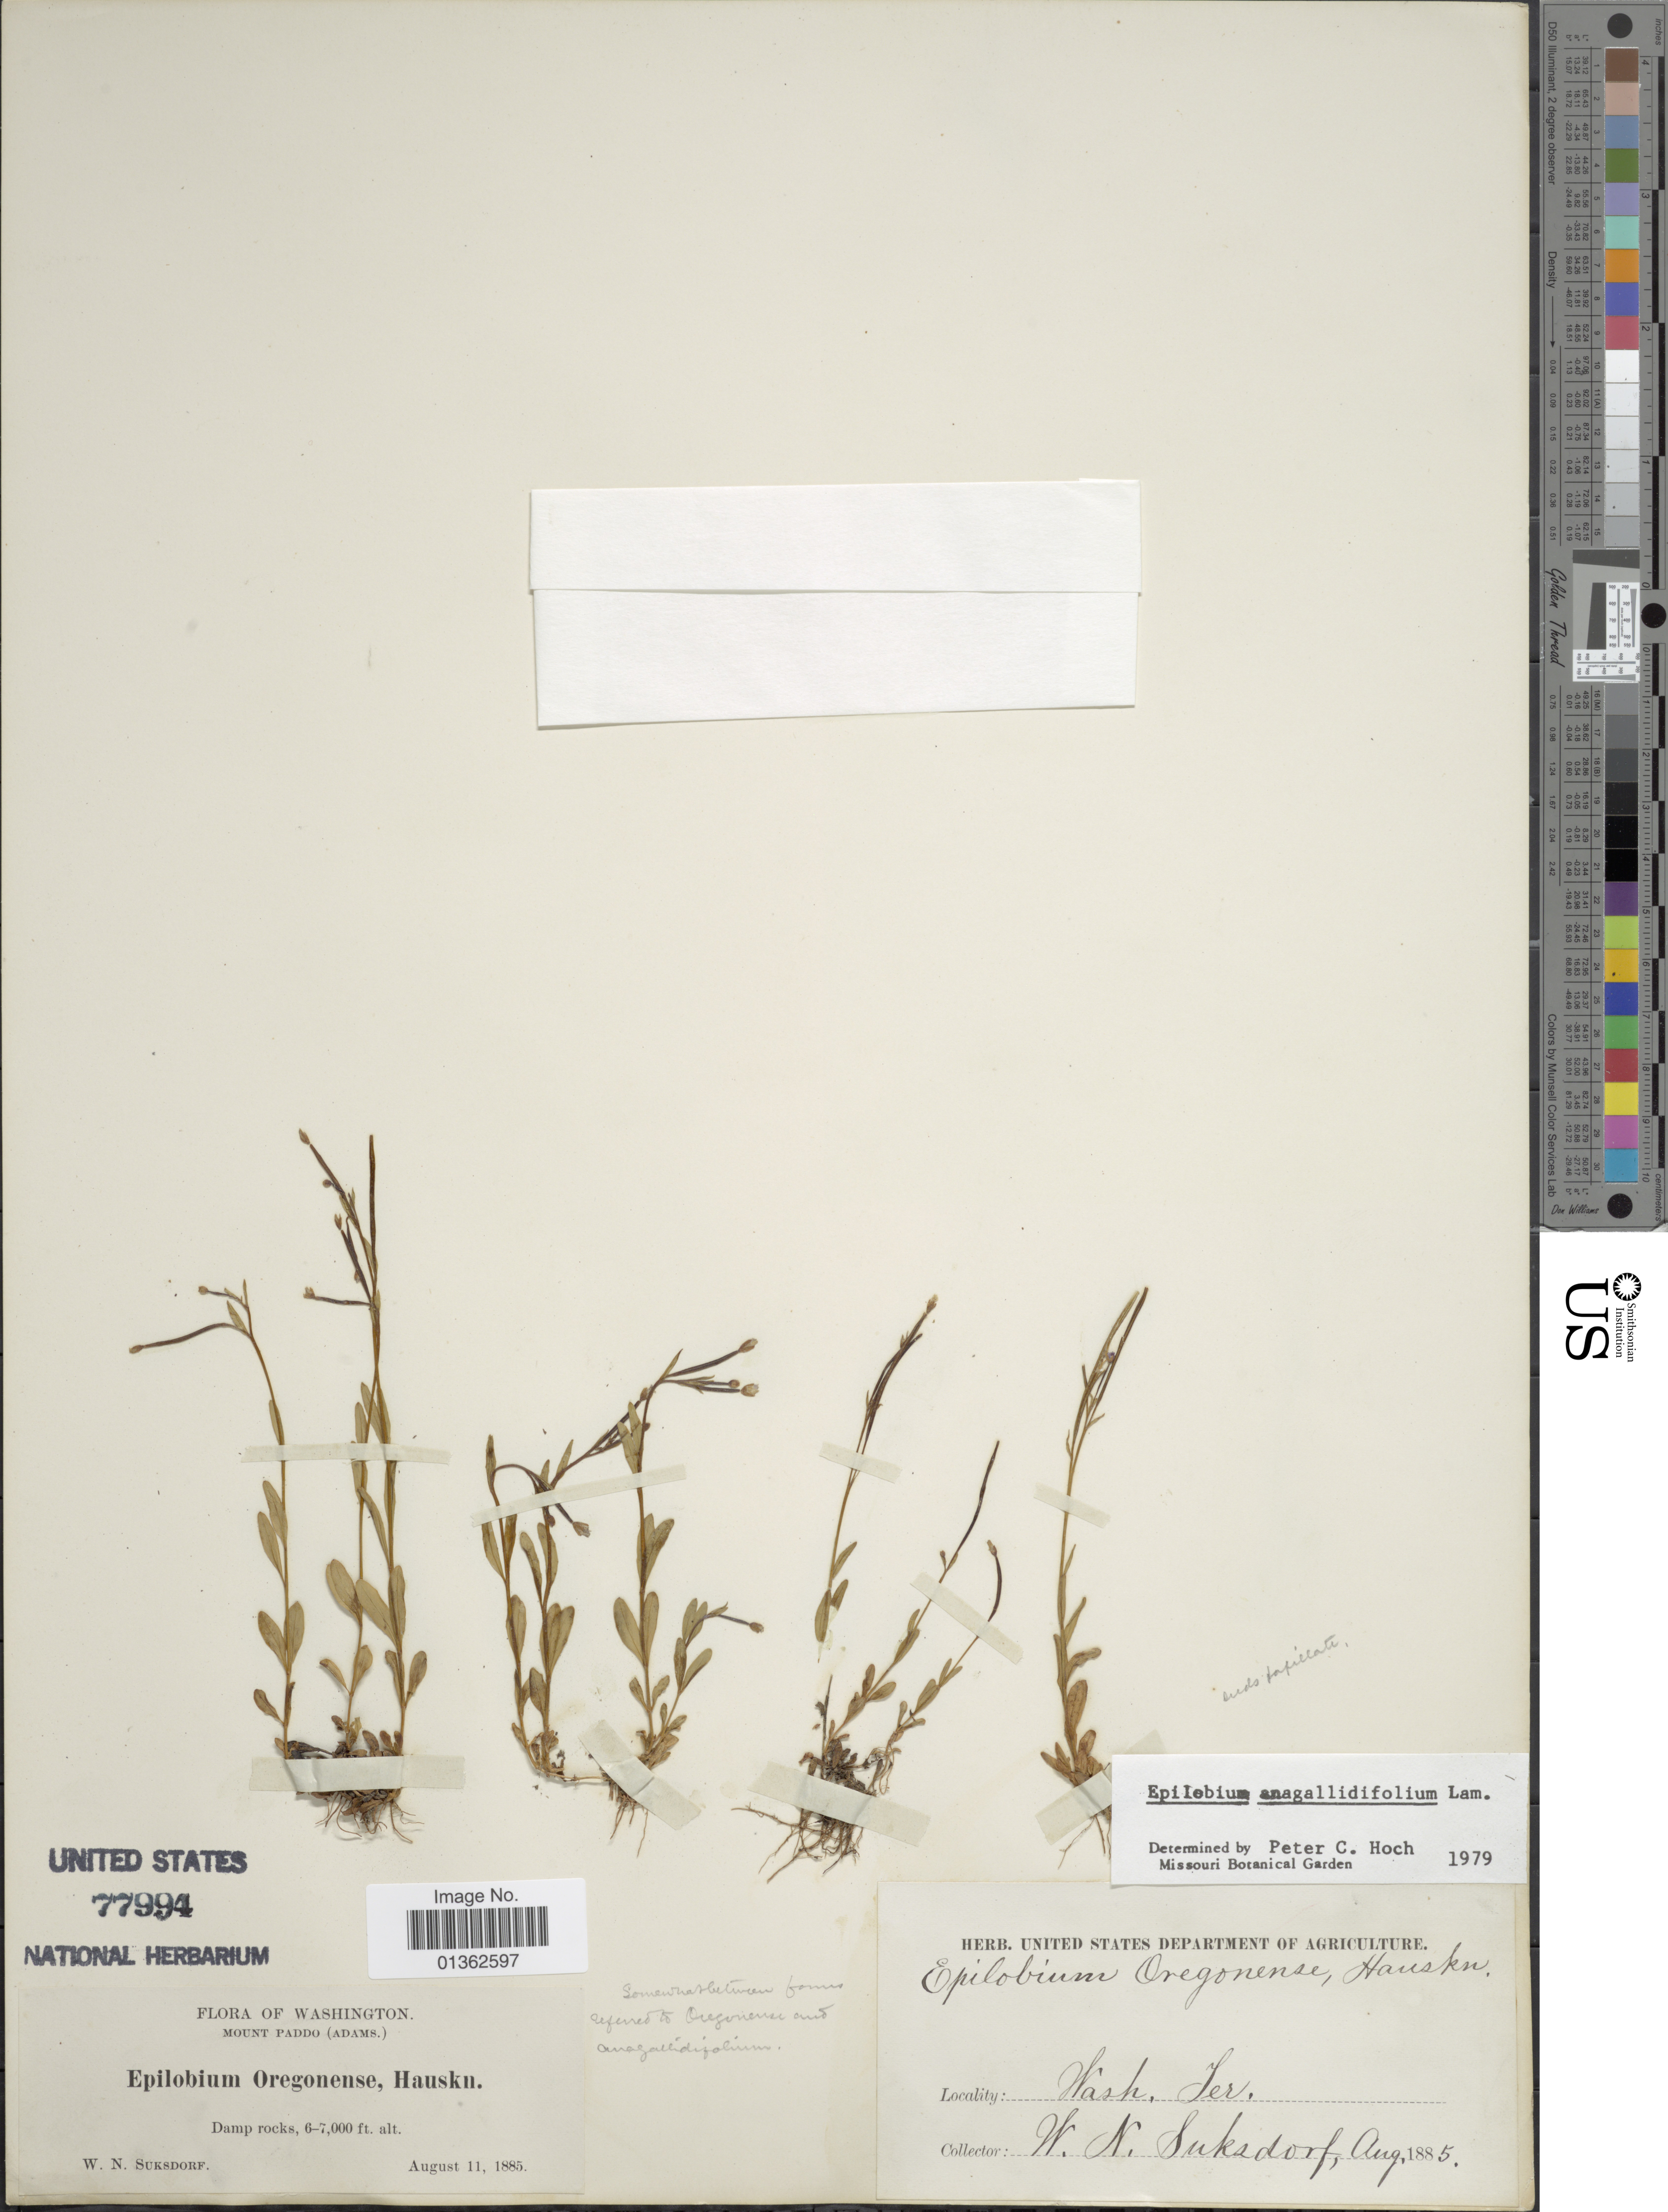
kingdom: Plantae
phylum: Tracheophyta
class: Magnoliopsida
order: Myrtales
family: Onagraceae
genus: Epilobium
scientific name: Epilobium anagallidifolium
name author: Lam.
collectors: W. N. Suksdorf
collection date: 1885-08-11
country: United States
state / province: Washington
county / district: Skamania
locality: Mount Paddo (Adams.).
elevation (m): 1829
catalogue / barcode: US 77994